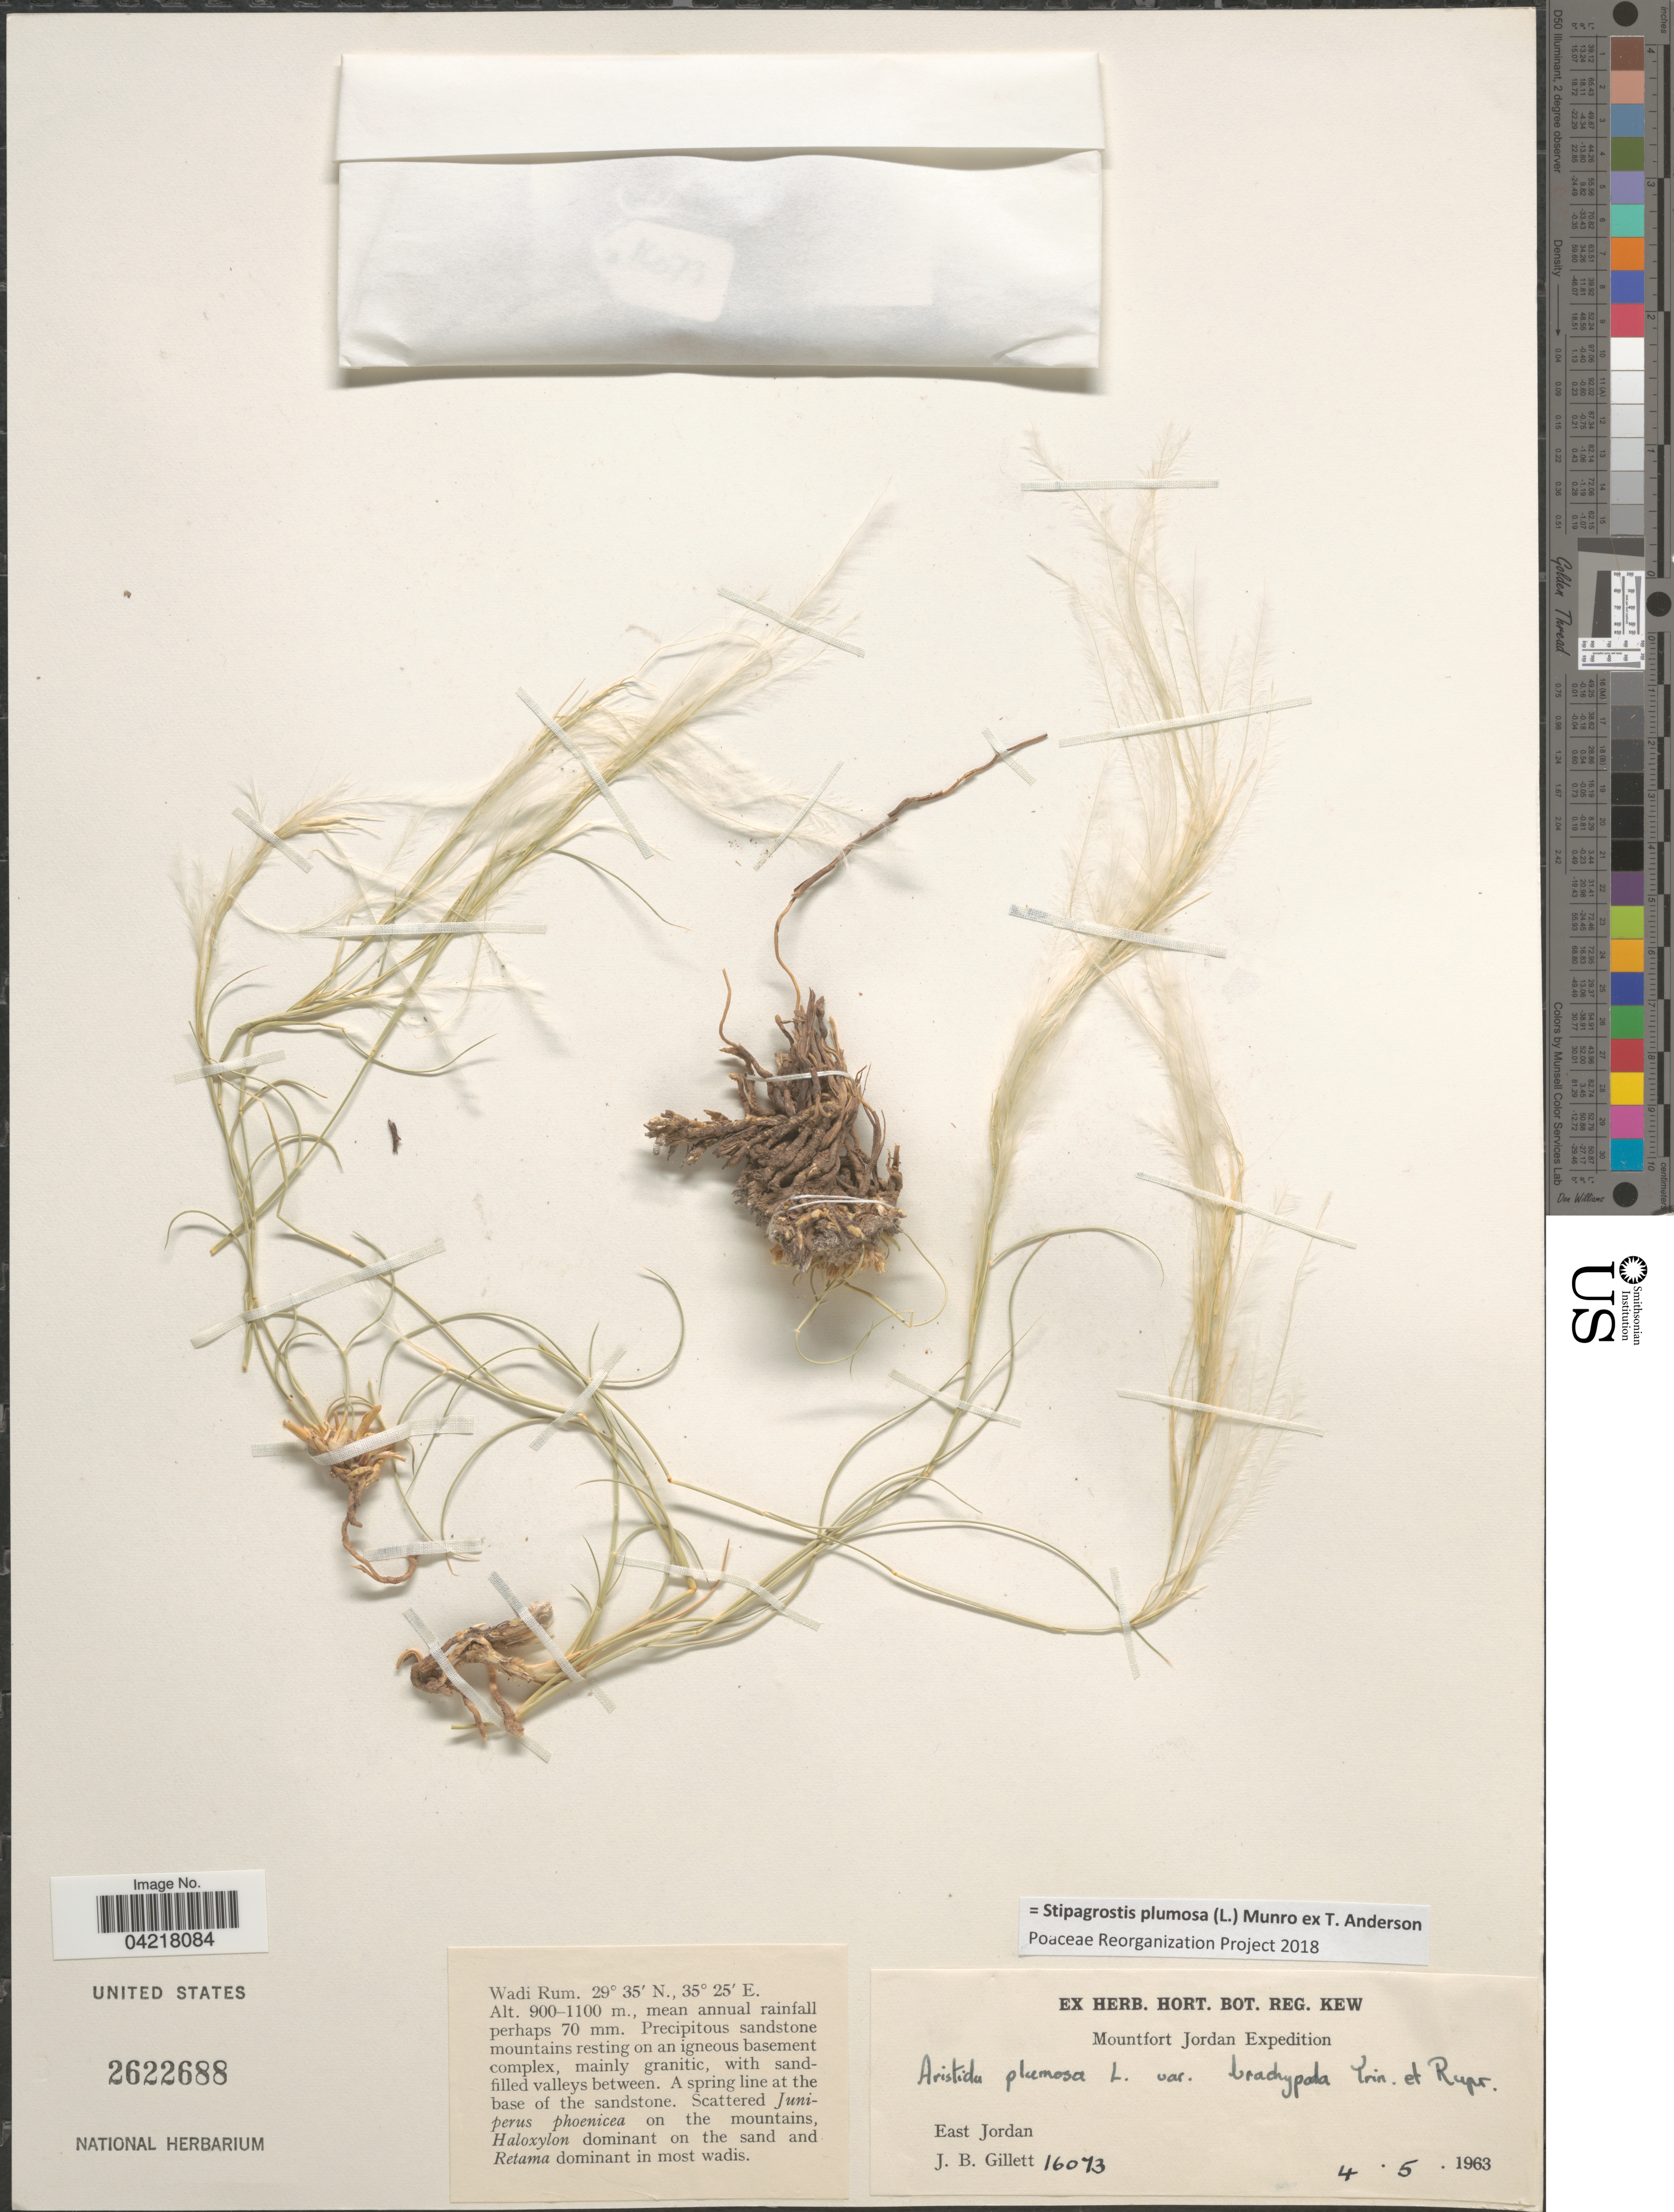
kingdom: Plantae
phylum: Tracheophyta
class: Liliopsida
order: Poales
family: Poaceae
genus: Stipagrostis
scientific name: Stipagrostis plumosa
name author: (L.) Munro ex T. Anderson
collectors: J. B. Gillett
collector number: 16073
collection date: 1963-05-04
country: Jordan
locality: Mountfort Jordan Expedition. East Jordan. Wadi Rum.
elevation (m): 900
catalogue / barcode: US 2622688